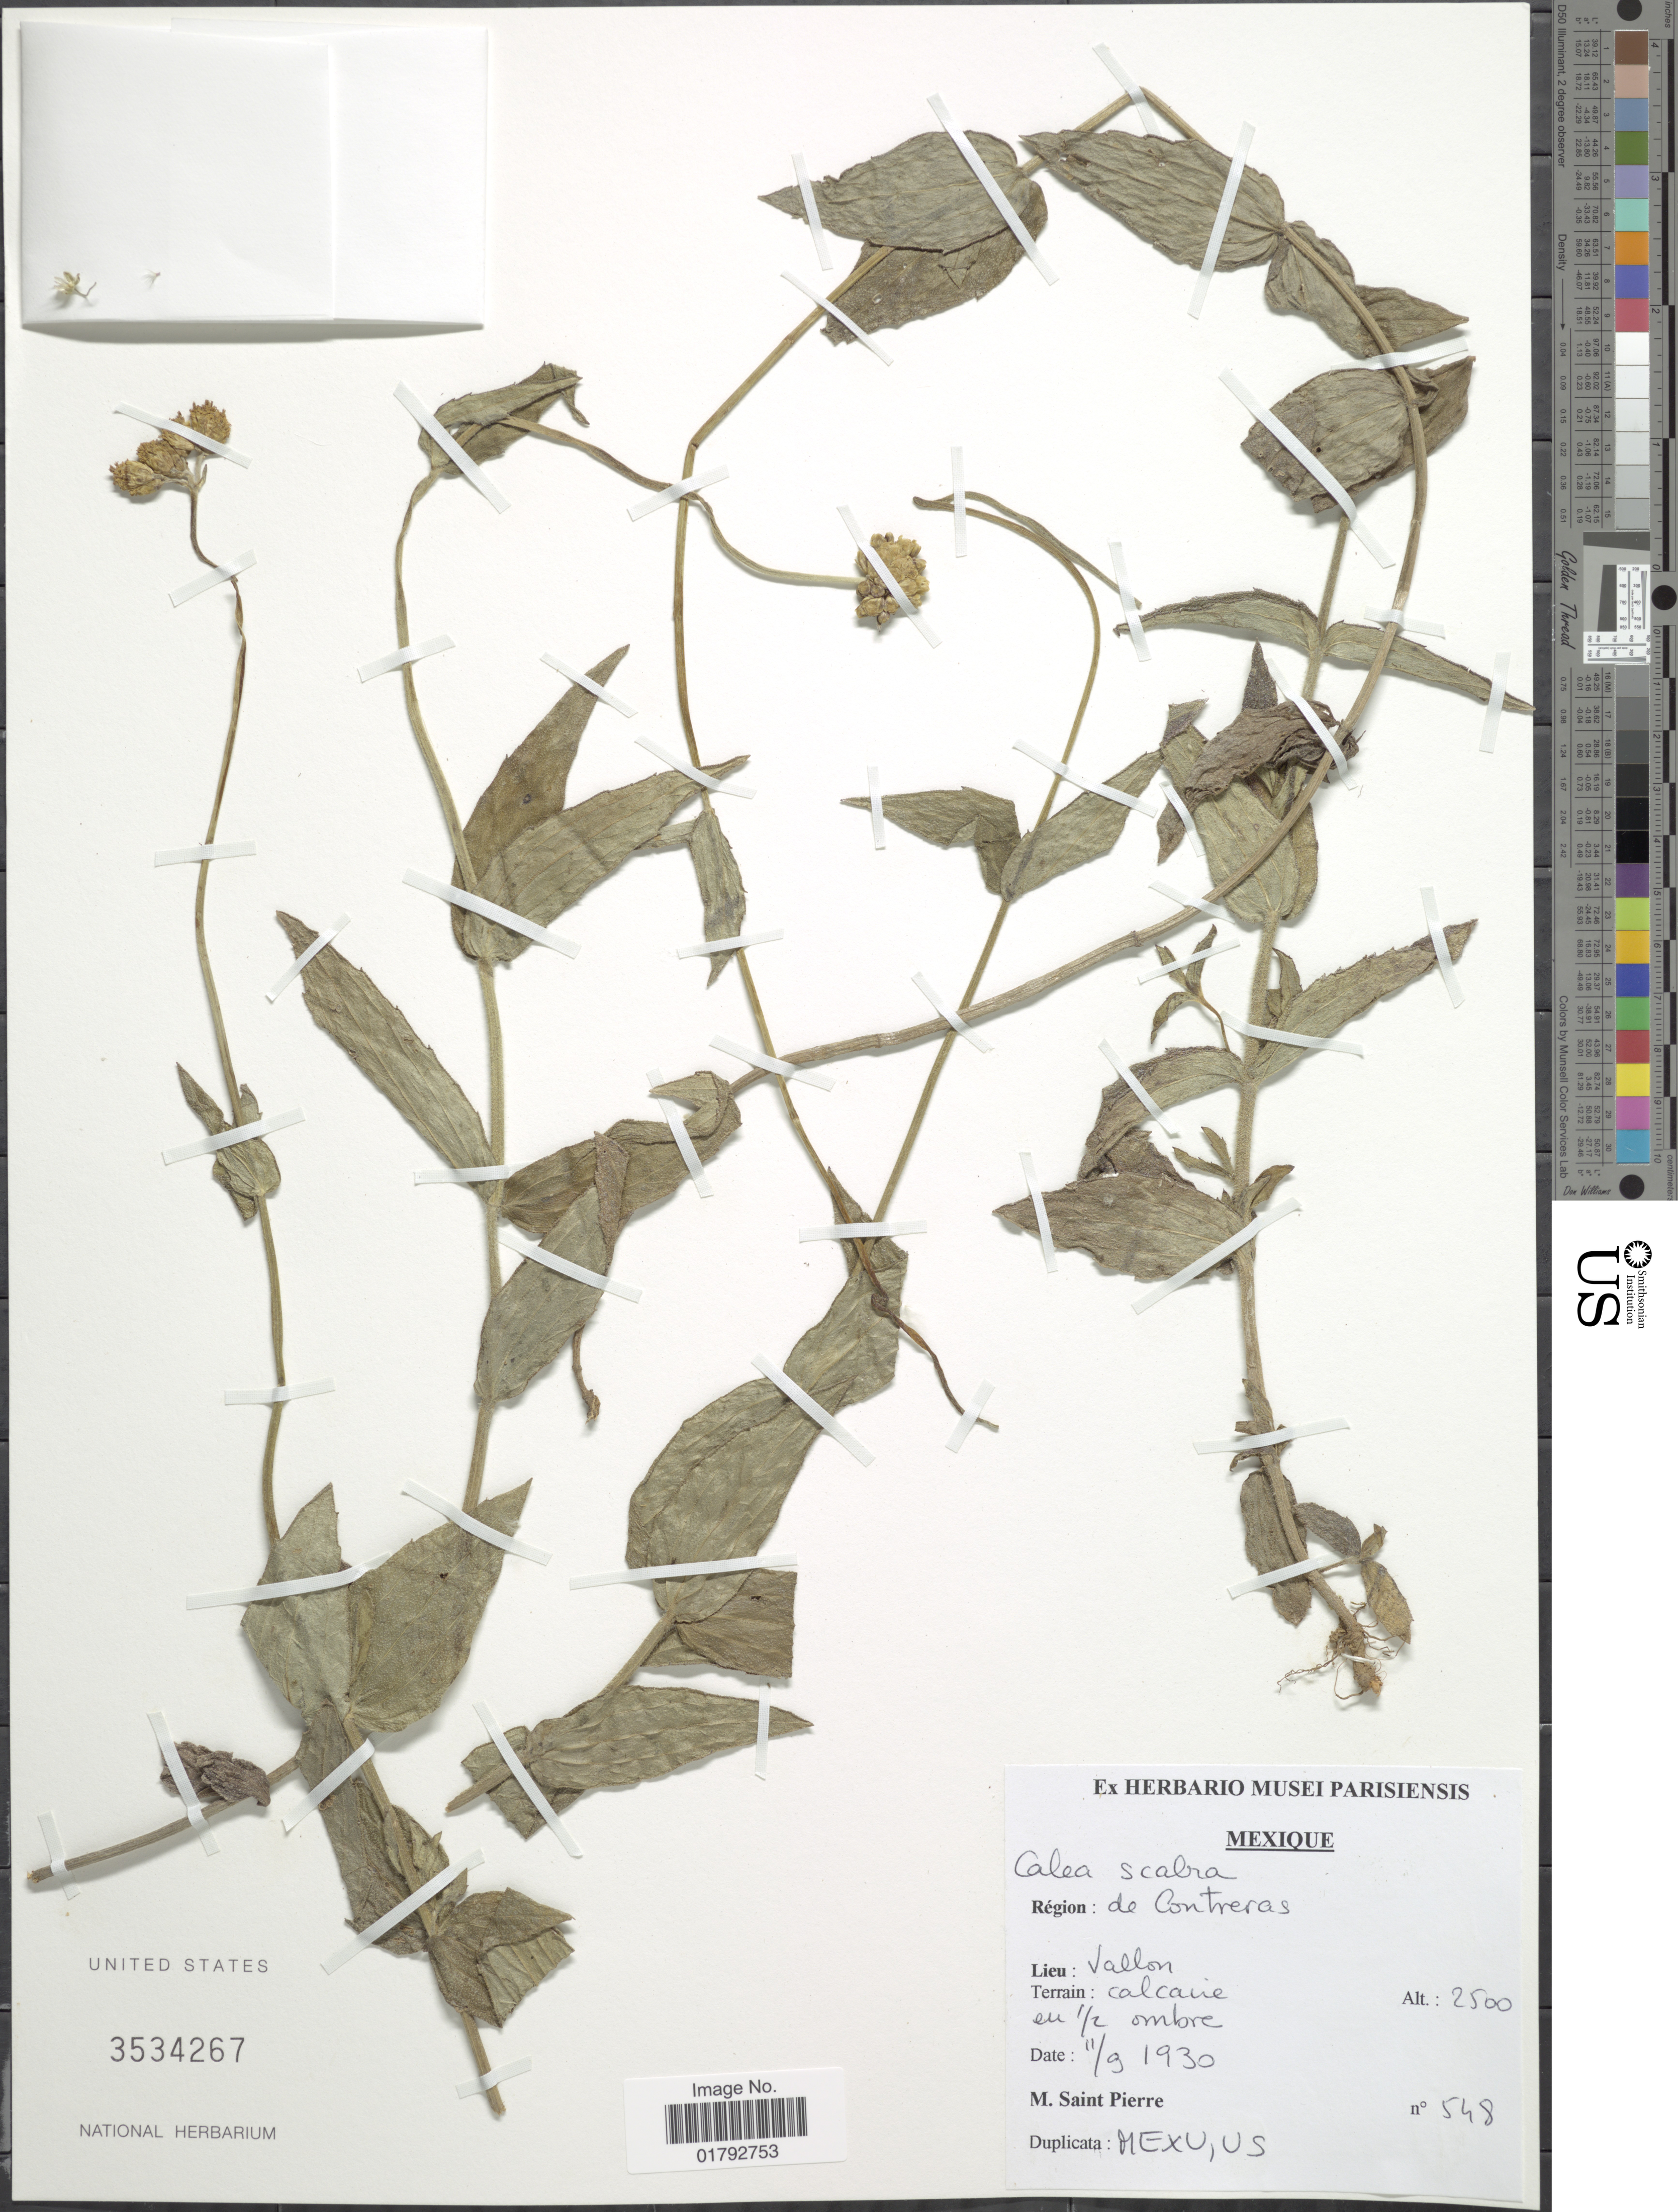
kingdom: Plantae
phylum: Tracheophyta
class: Magnoliopsida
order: Asterales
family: Asteraceae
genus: Alloispermum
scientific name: Alloispermum scabrum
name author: (Lag.) H. Rob.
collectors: M. Saint-Pierre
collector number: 548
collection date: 1930-09-11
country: Mexico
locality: Vallon, calcaire. Region. De Contreras.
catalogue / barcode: US 3534267